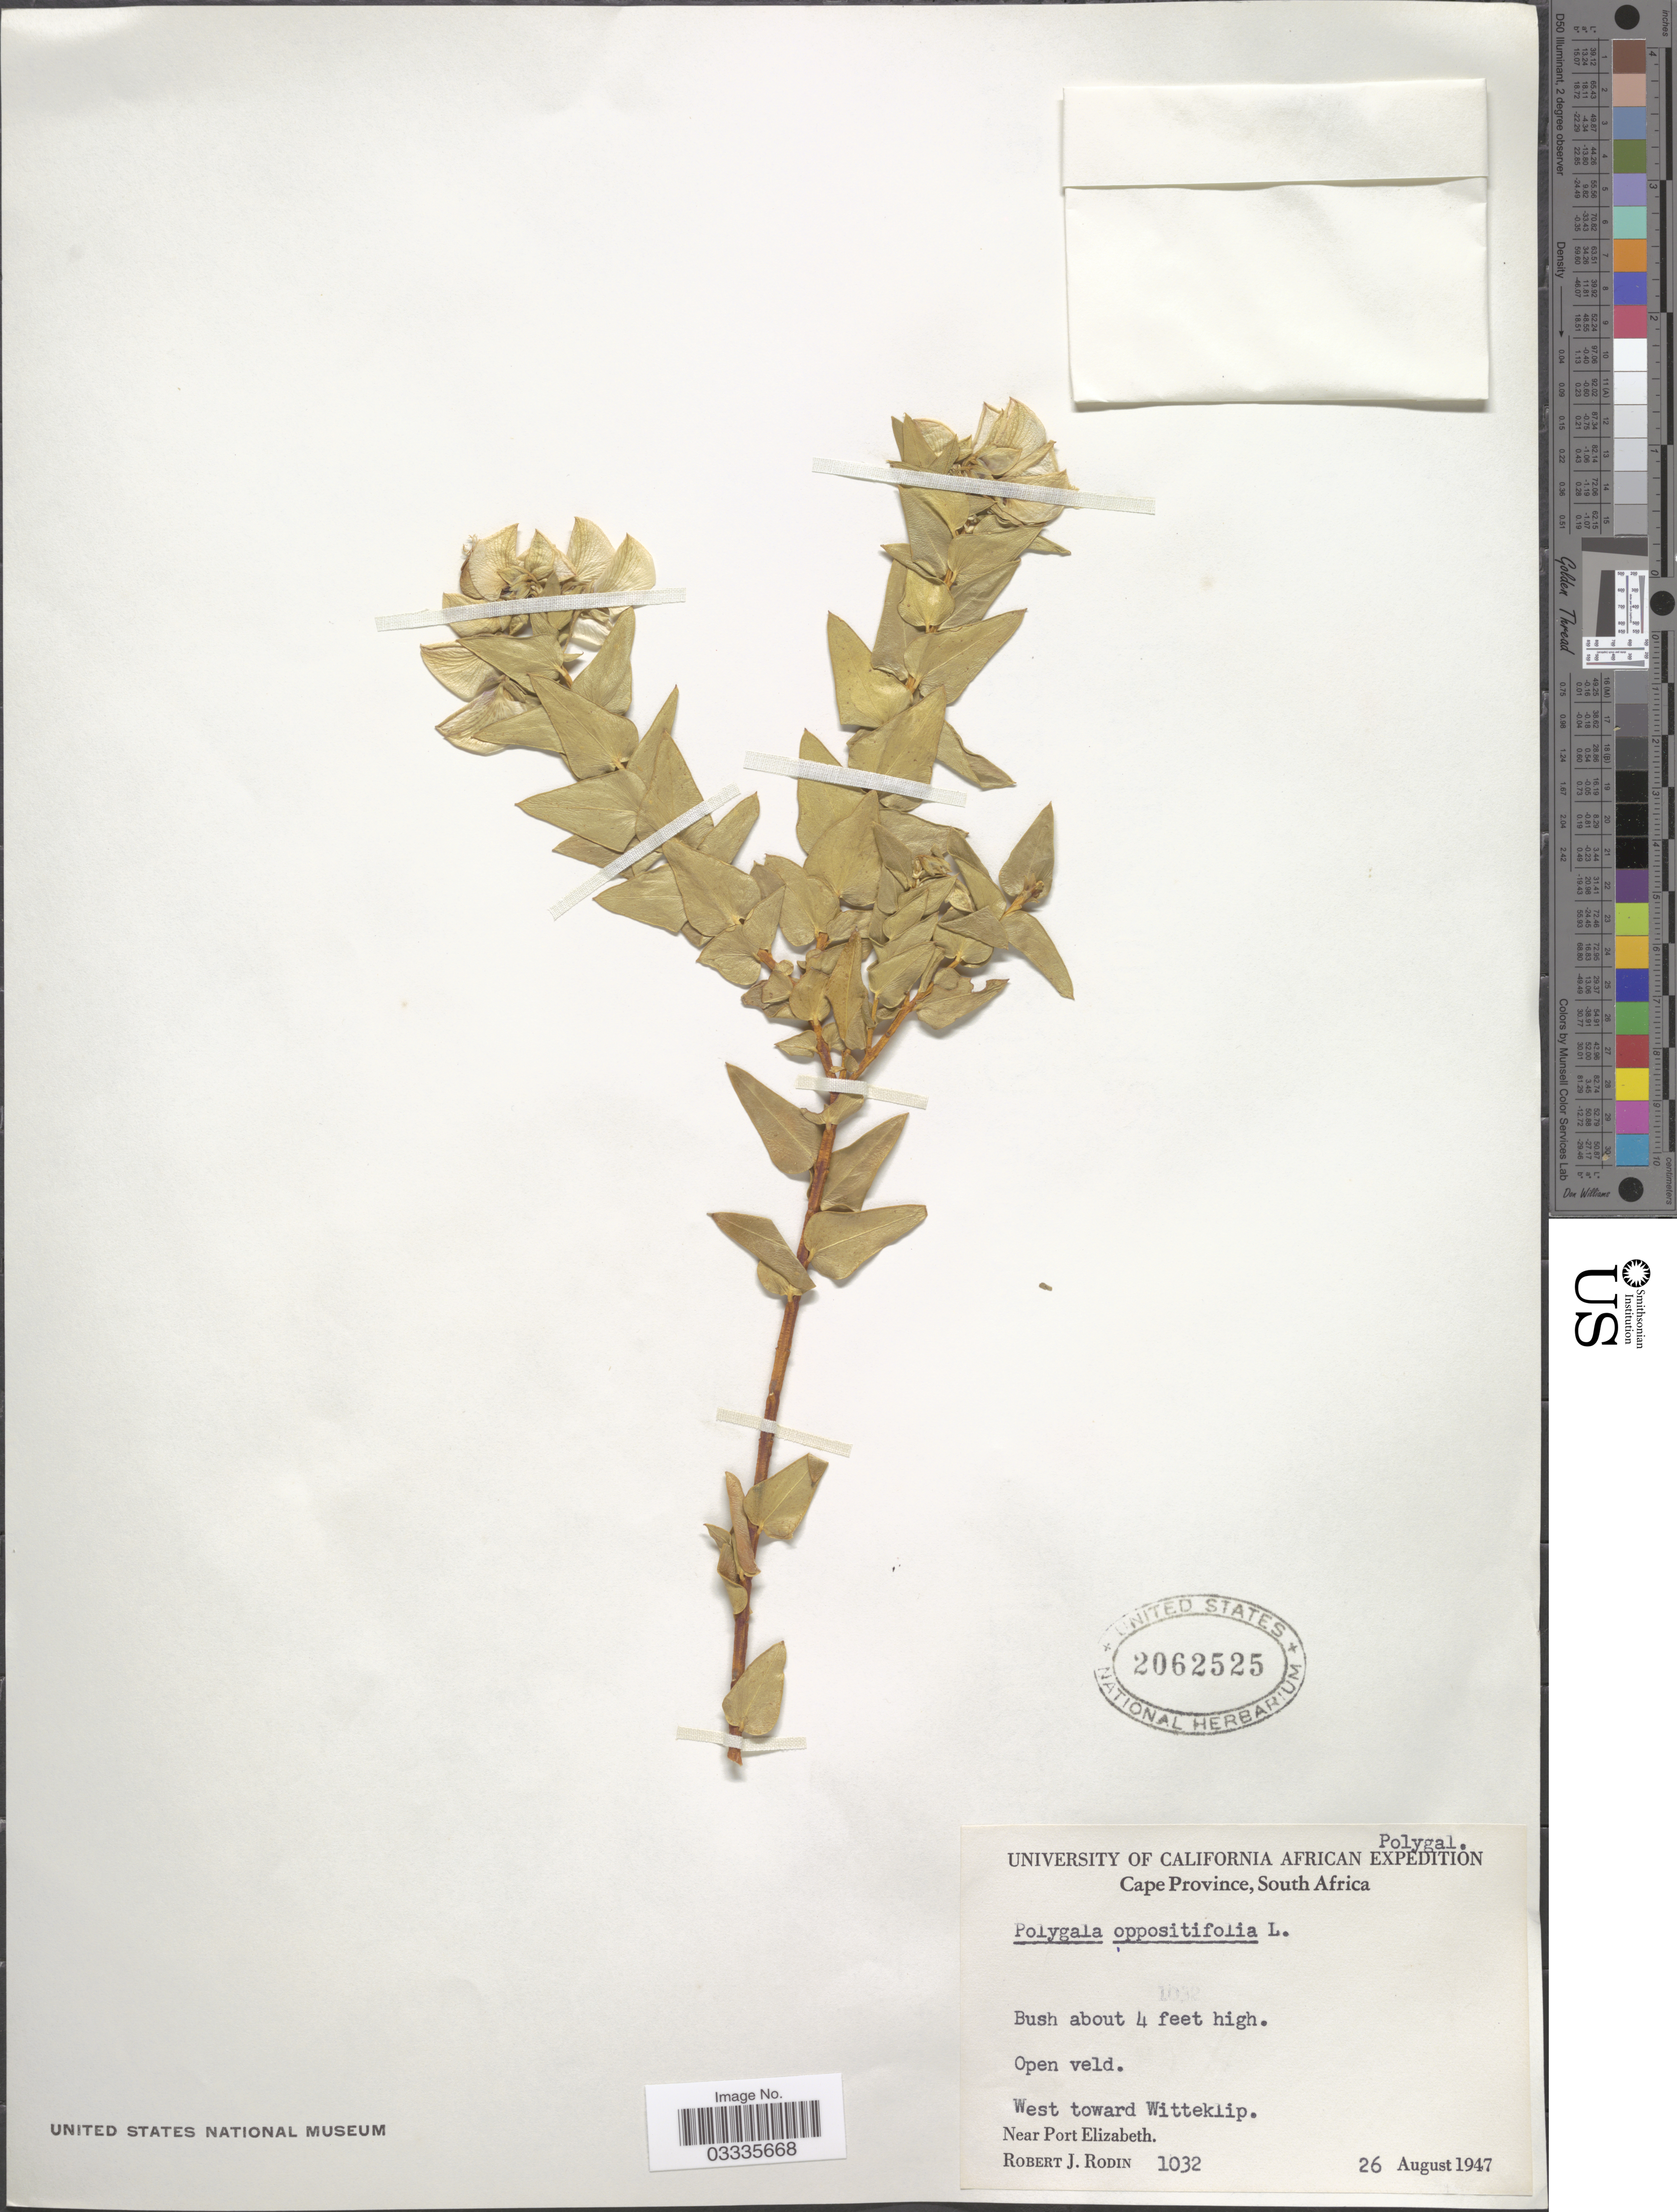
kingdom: Plantae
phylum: Tracheophyta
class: Magnoliopsida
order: Fabales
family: Polygalaceae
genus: Polygala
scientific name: Polygala oppositifolia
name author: L.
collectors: R. J. Rodin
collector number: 1032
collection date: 1947-08-26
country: South Africa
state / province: Eastern Cape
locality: West toward Witteklip. Near Port Elizabeth.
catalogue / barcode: US 2062525